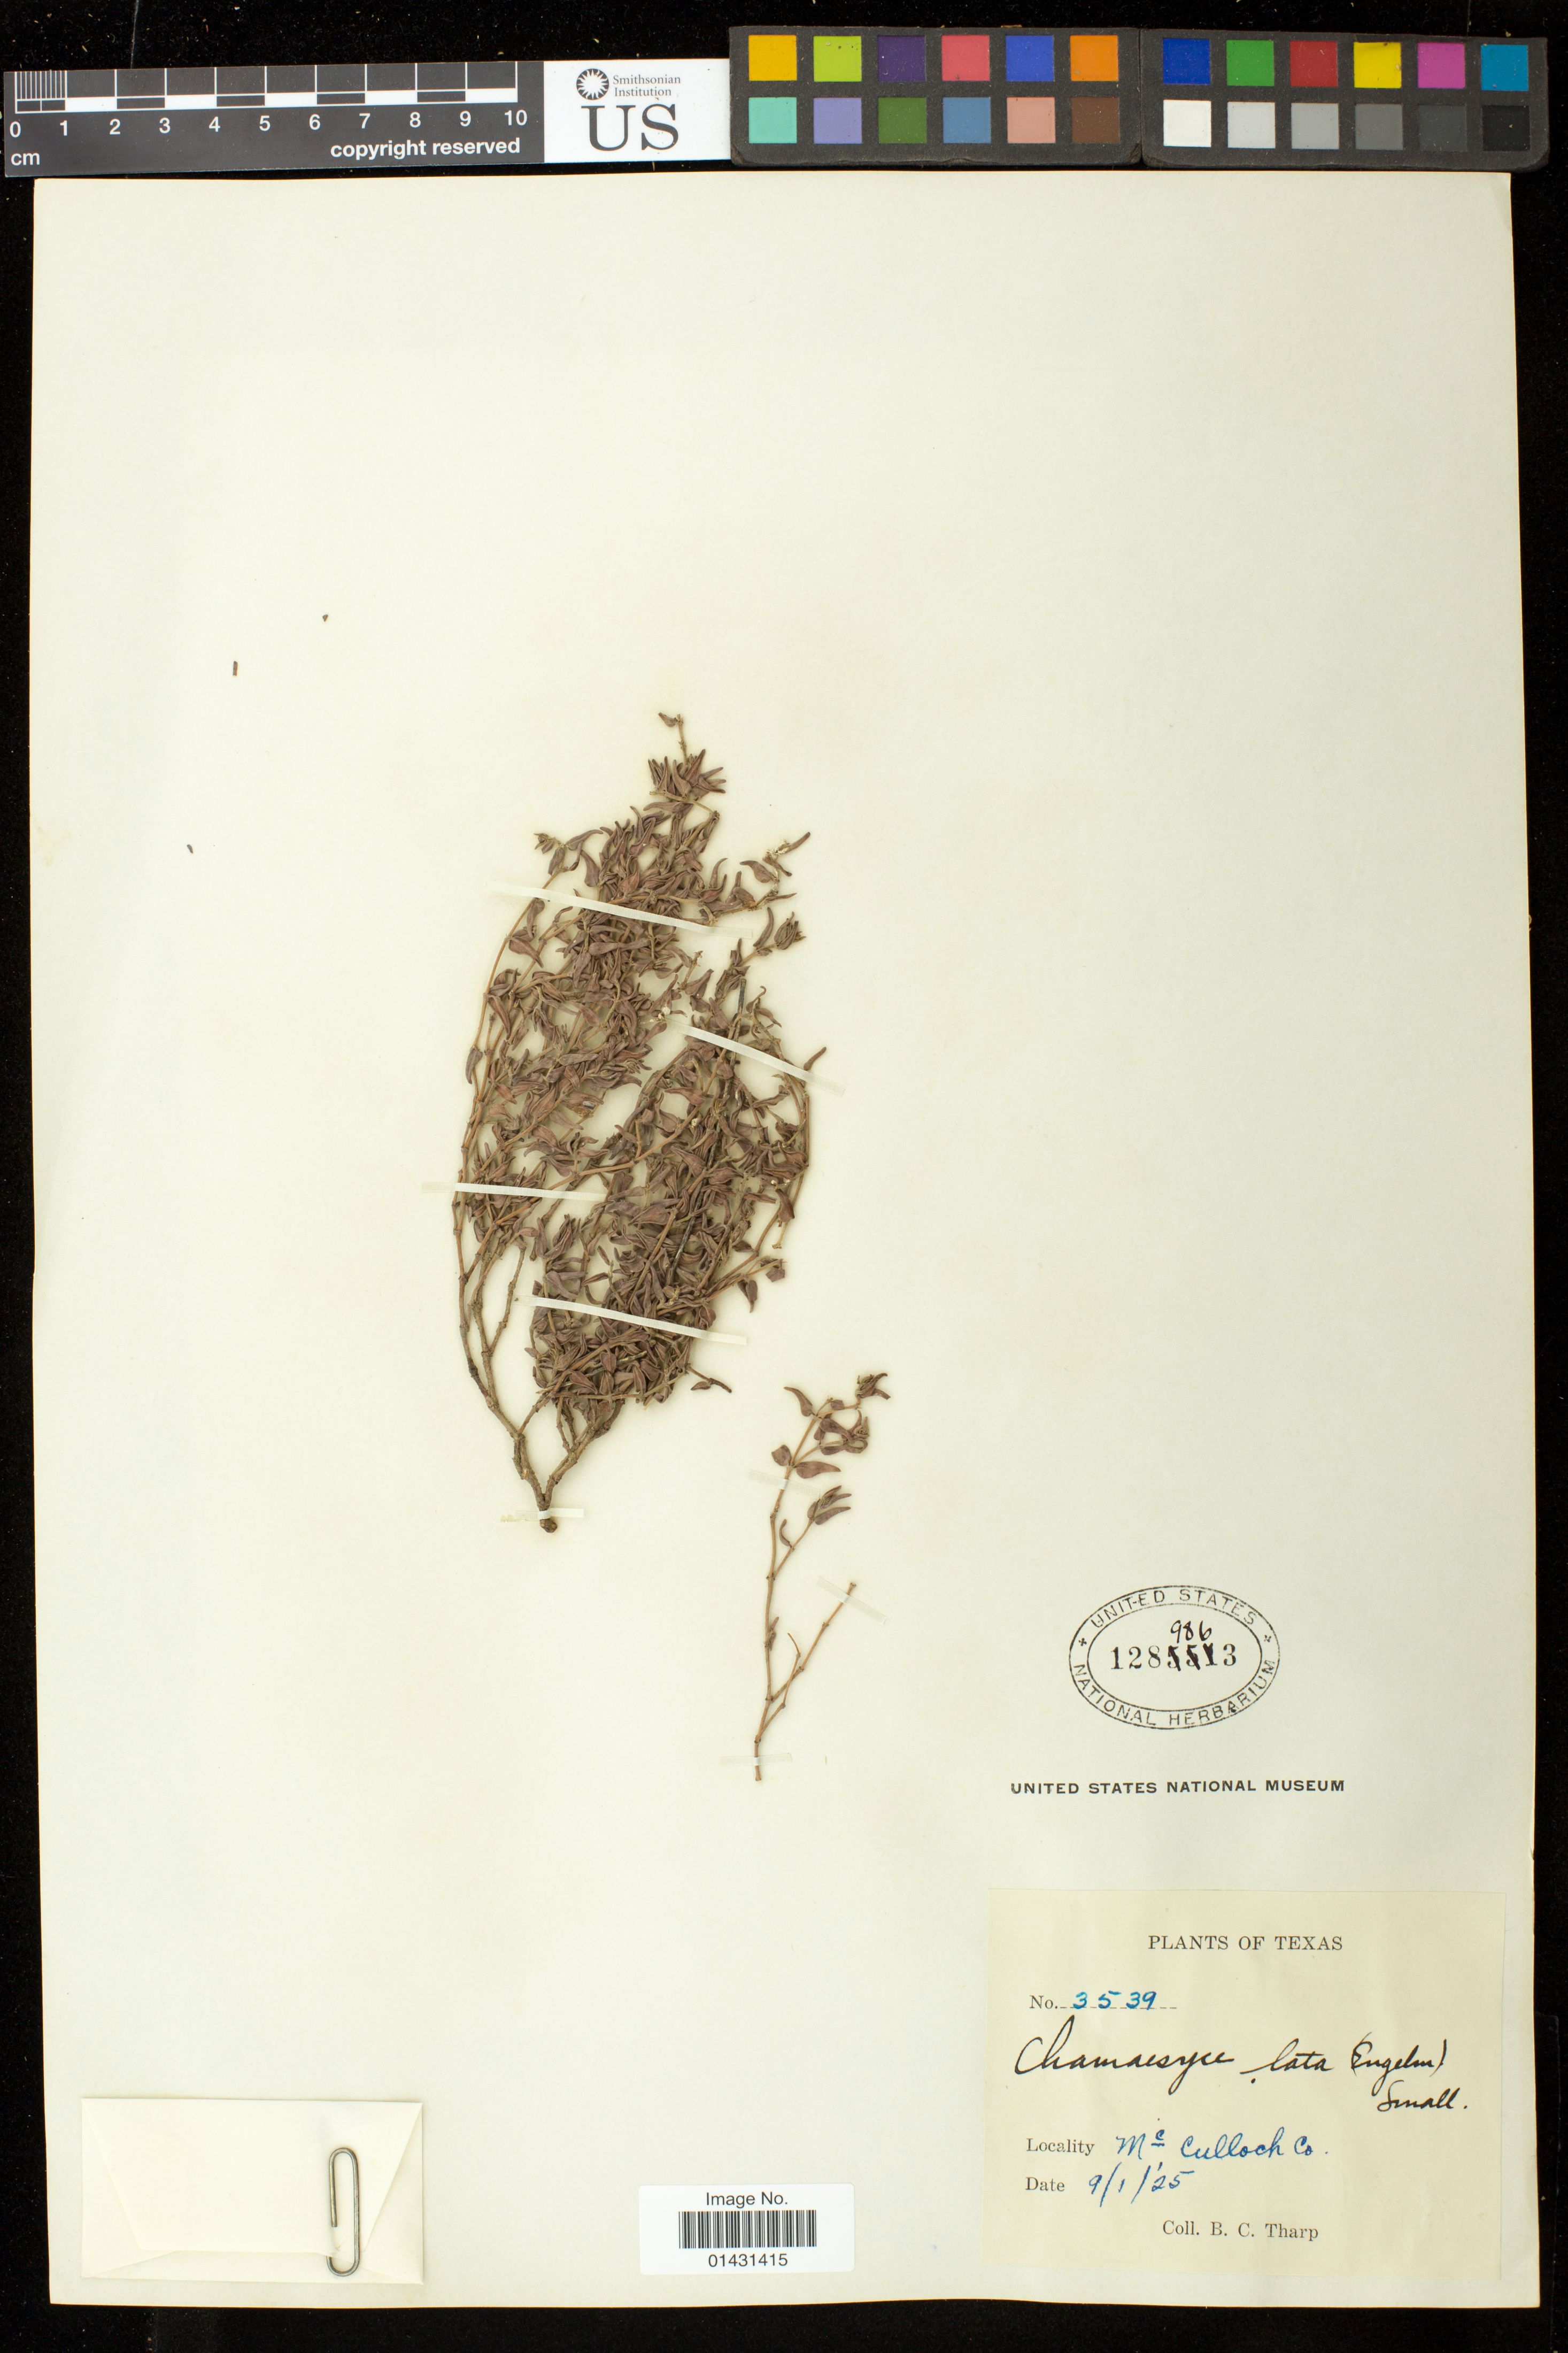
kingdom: Plantae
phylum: Tracheophyta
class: Magnoliopsida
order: Malpighiales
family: Euphorbiaceae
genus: Euphorbia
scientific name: Euphorbia laxa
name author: Drake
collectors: B. C. Tharp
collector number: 3539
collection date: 1925-09-01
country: United States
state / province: Texas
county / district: McCulloch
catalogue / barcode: US 1289863